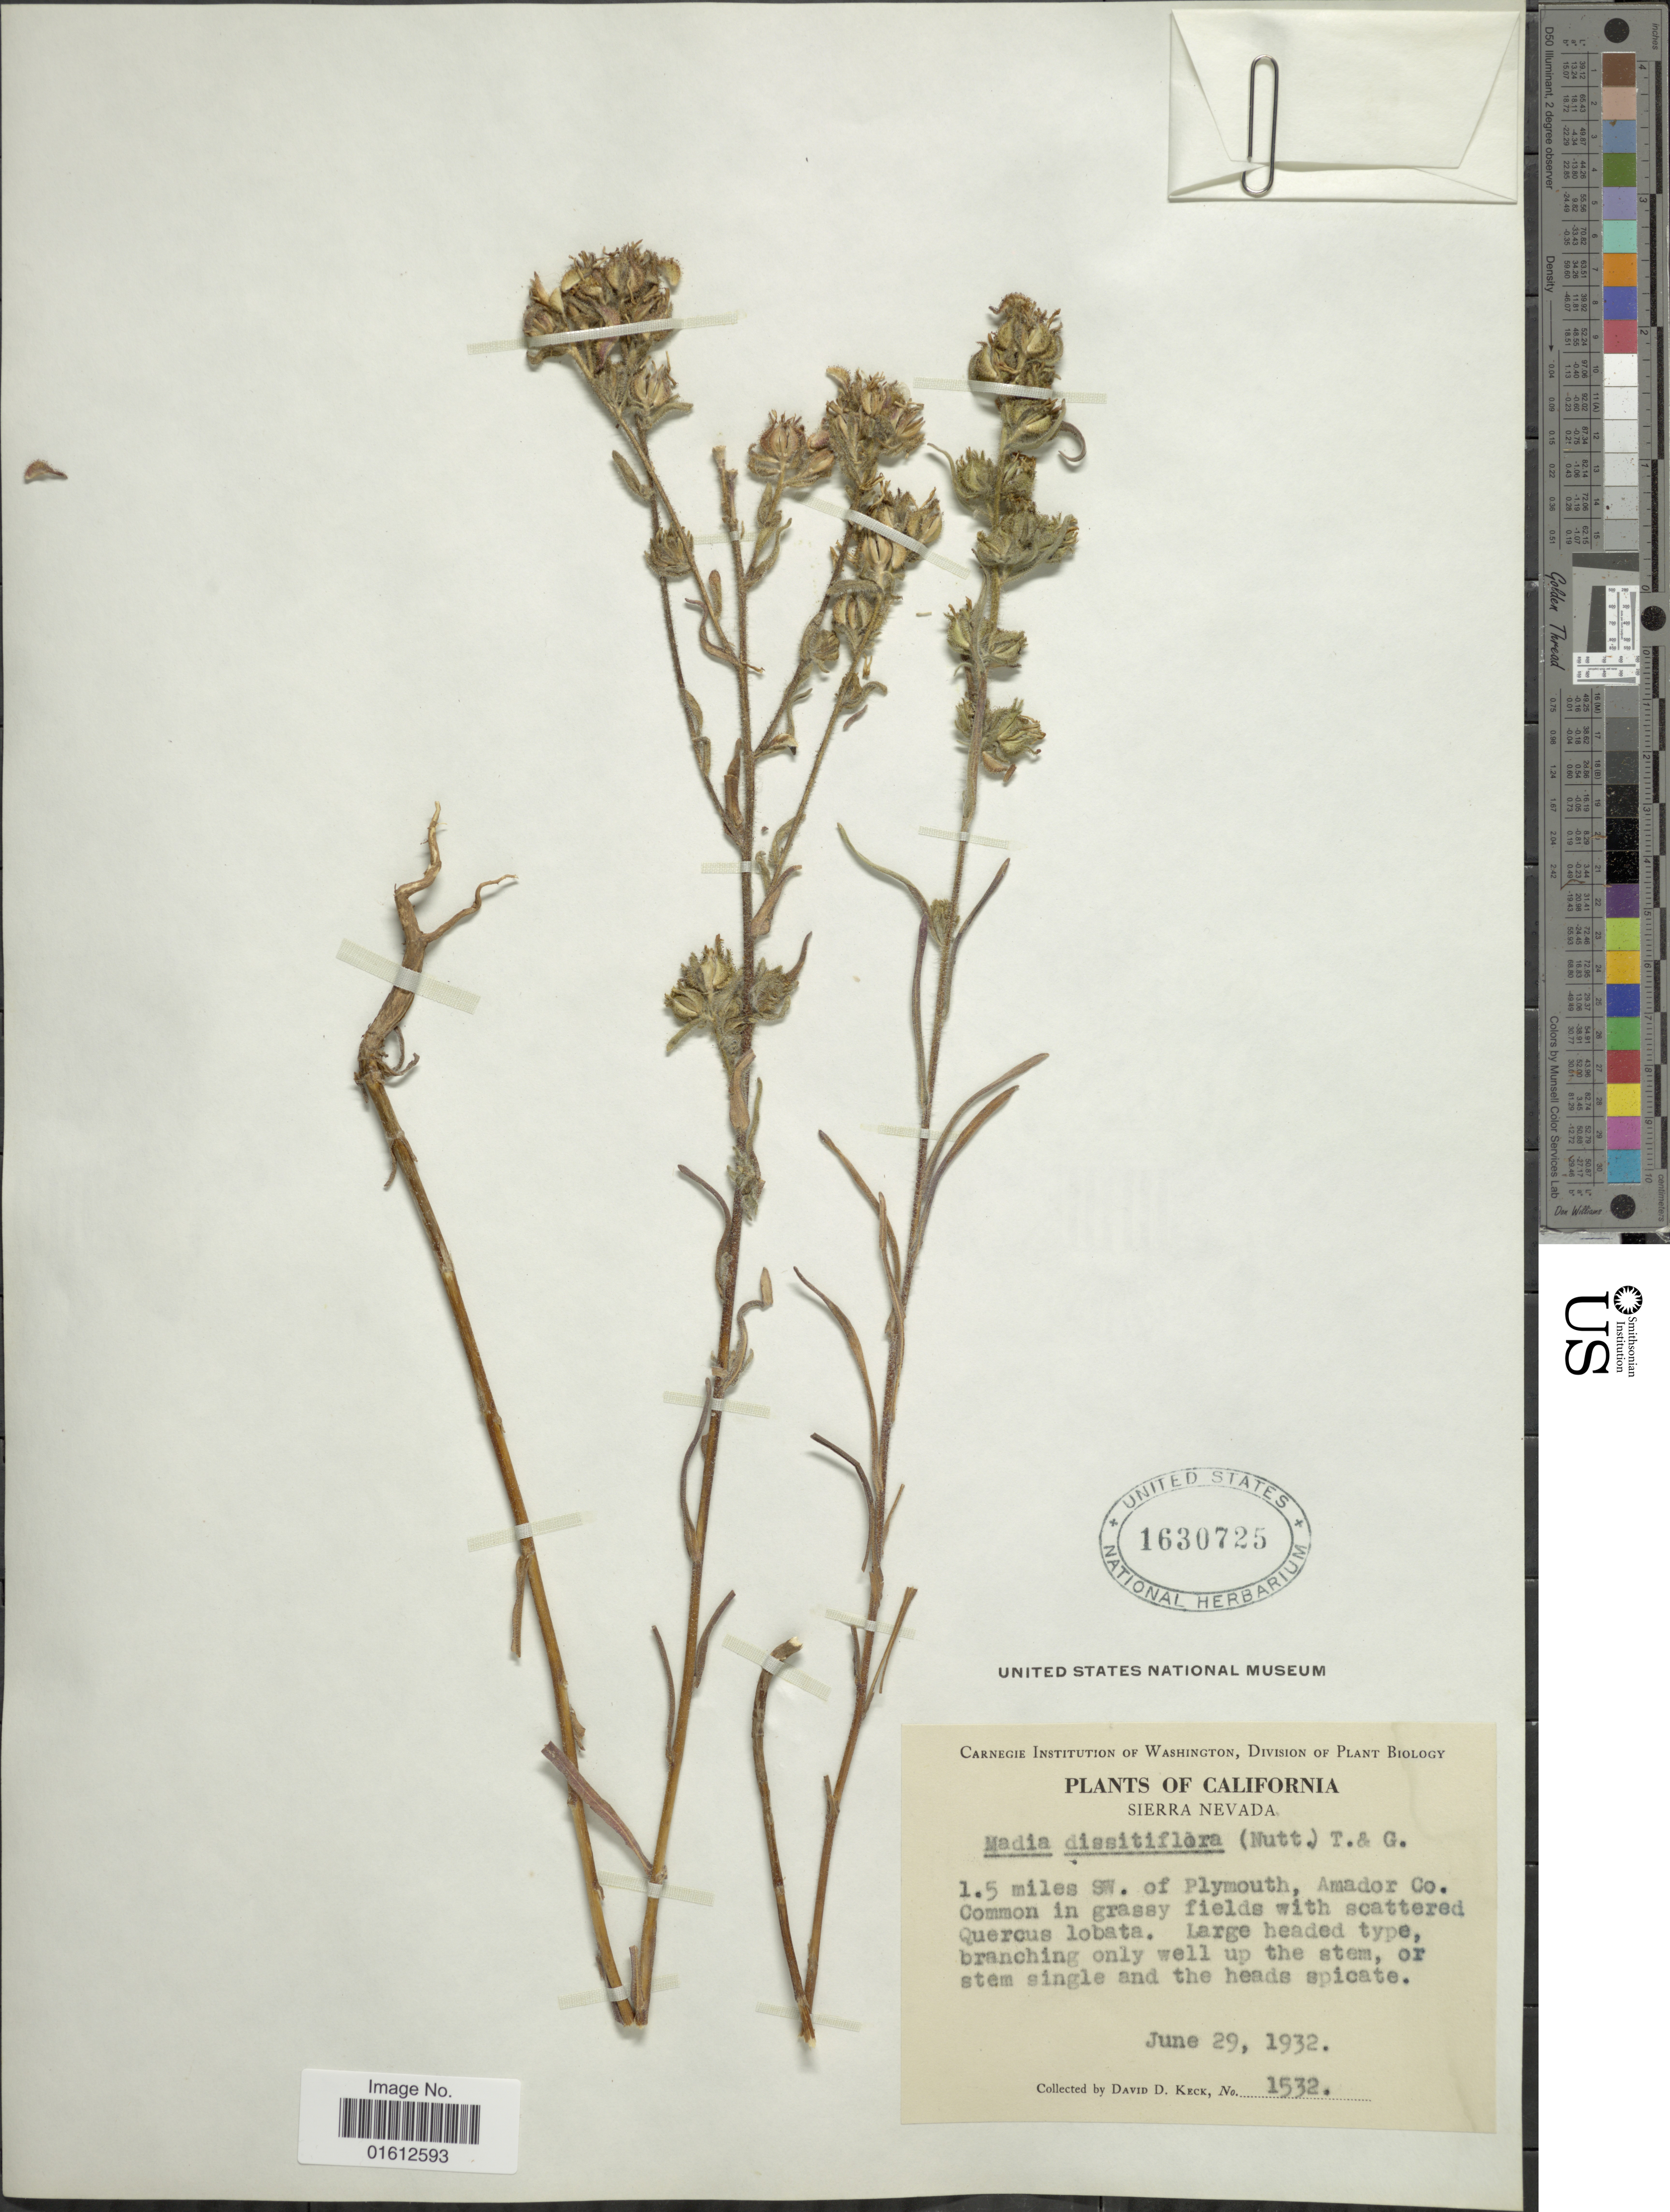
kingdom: Plantae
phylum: Tracheophyta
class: Magnoliopsida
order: Asterales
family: Asteraceae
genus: Madia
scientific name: Madia gracilis subsp. gracilis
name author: (Sm.) D.D. Keck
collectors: D. D. Keck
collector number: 1532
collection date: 1932-06-29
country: United States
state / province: California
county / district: Amador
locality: Sierra Nevada. 1.5 miles SW. of Plymouth, Amador Co.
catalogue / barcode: US 1630725